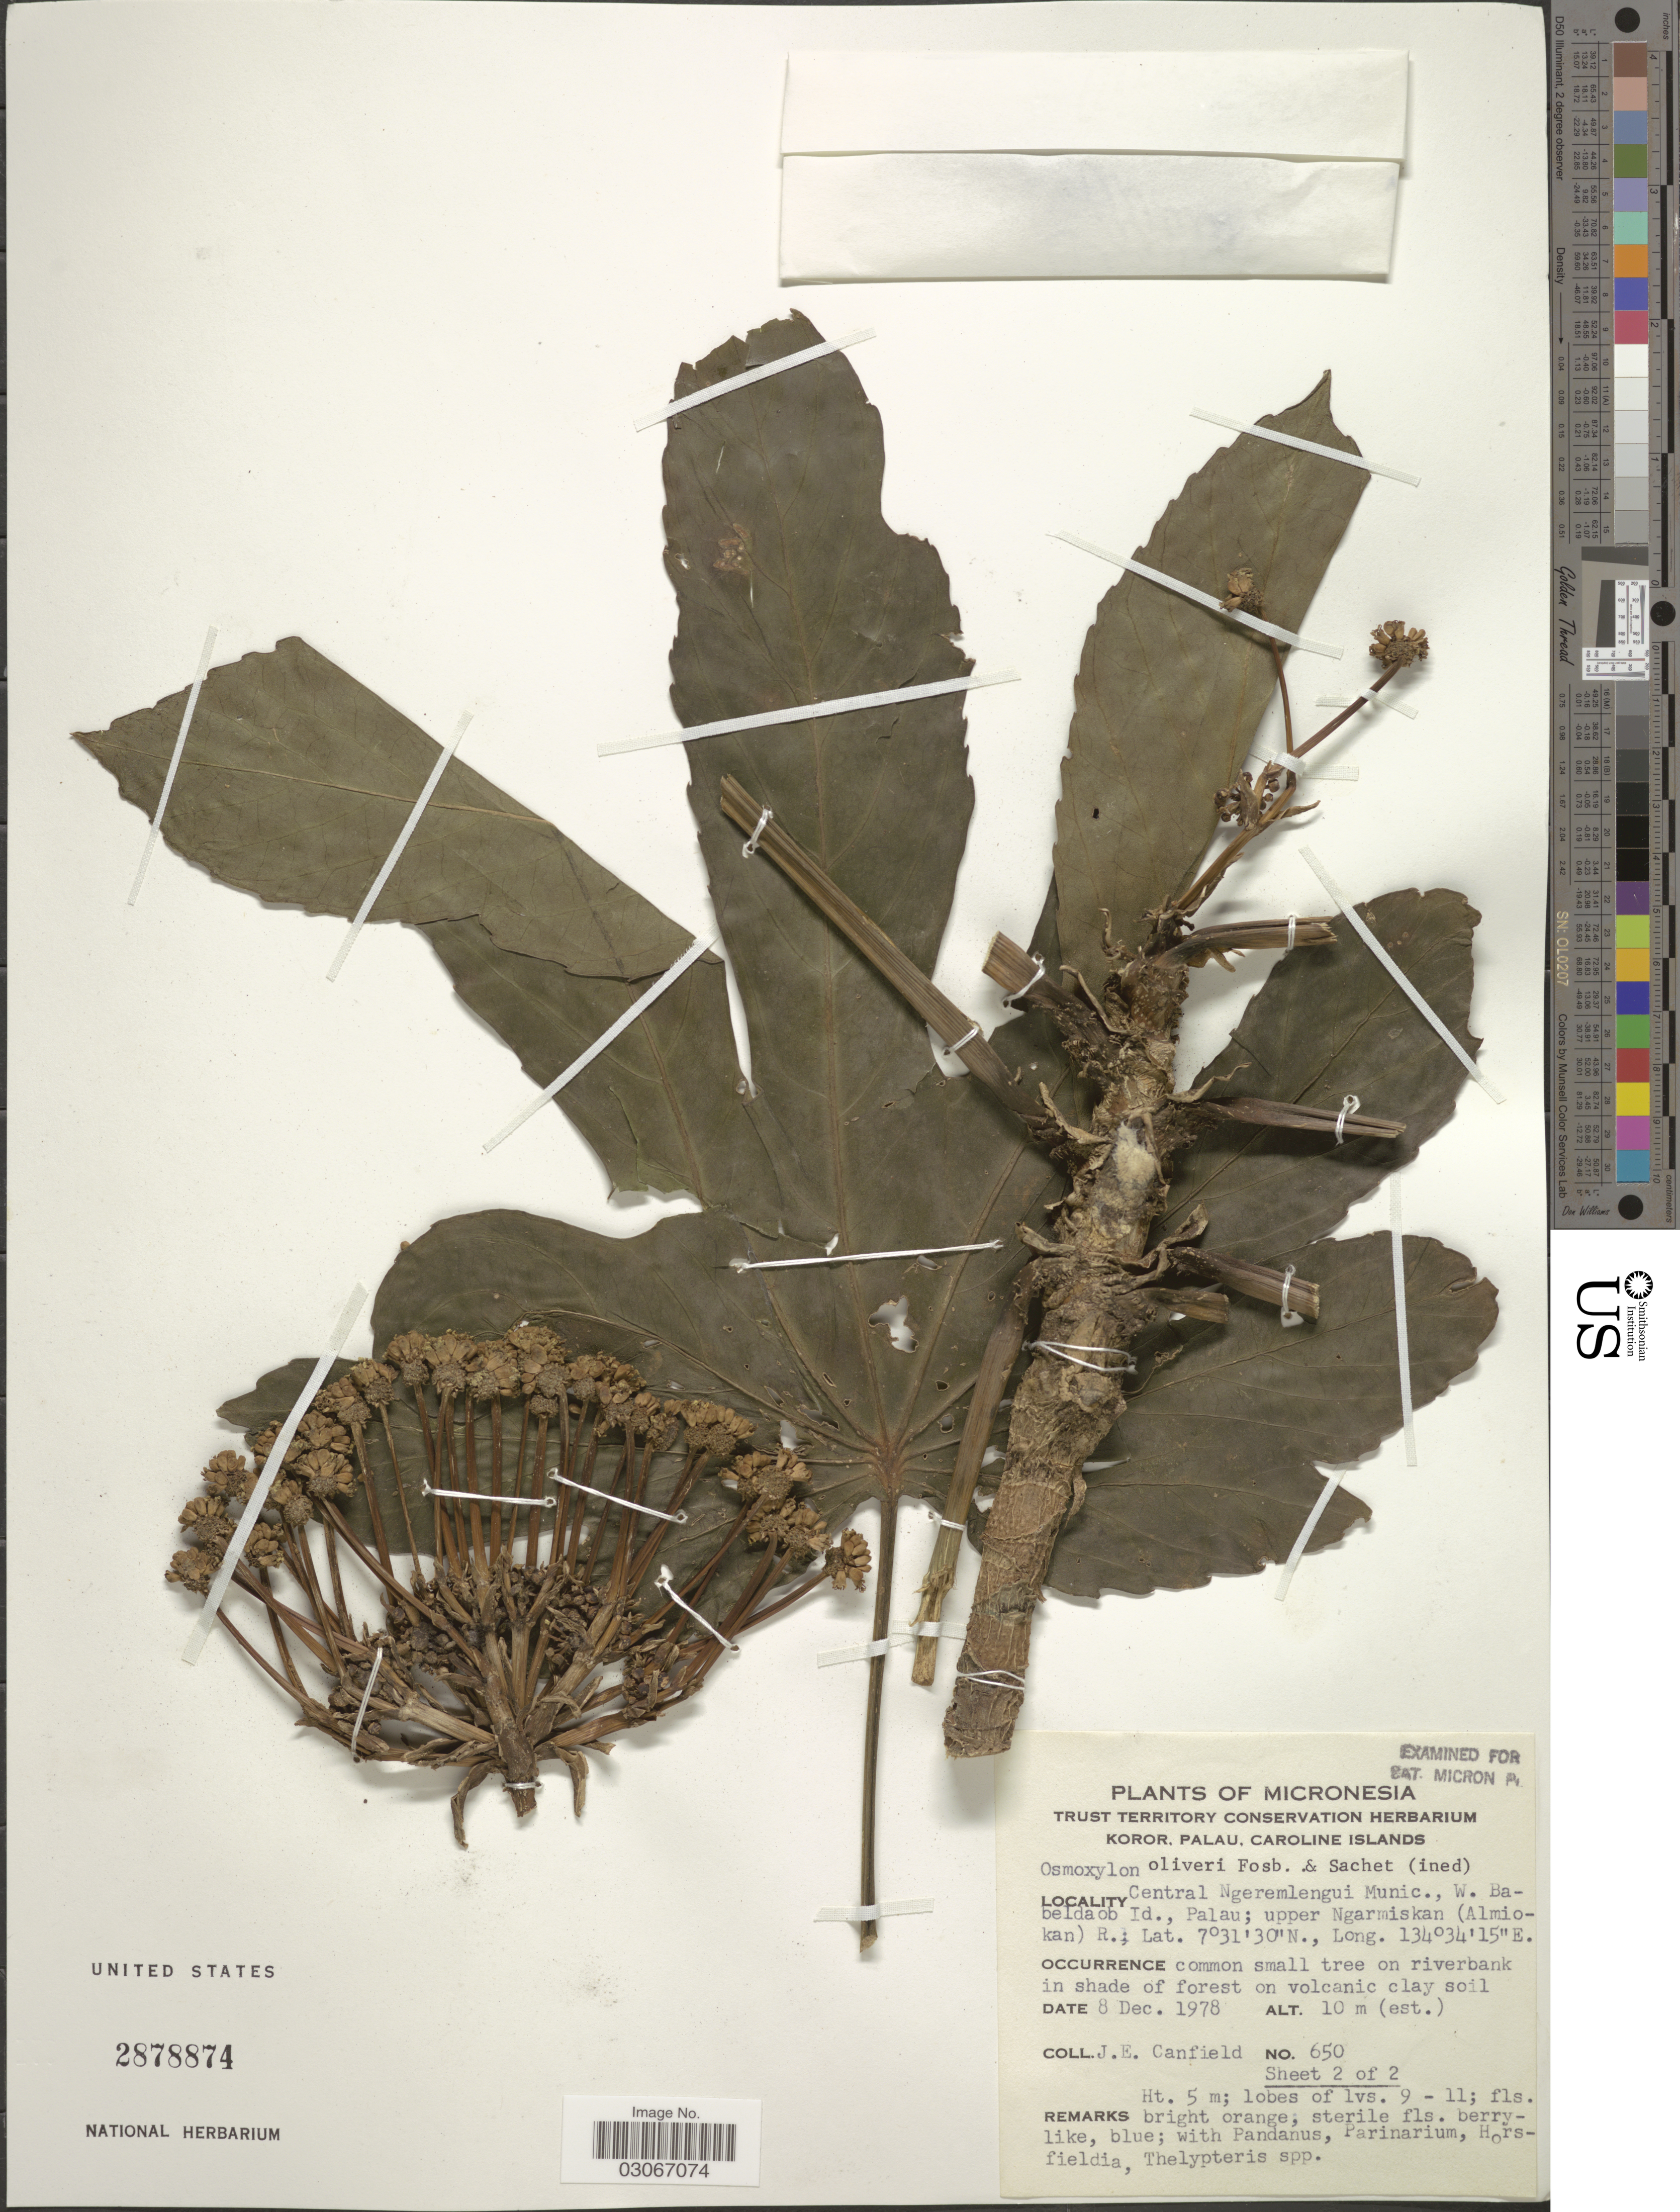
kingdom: Plantae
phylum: Tracheophyta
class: Magnoliopsida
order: Apiales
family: Araliaceae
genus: Osmoxylon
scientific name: Osmoxylon oliveri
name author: Fosberg & Sachet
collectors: J. E. Canfield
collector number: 650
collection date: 1978-12-08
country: Palau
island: Babeldaob [Babelthuap]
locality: Central Ngeremlengui Munic., W. Babeldaob Id., Palau; upper Ngarmiskan (Almiokan) R.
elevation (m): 10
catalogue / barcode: US 2878874